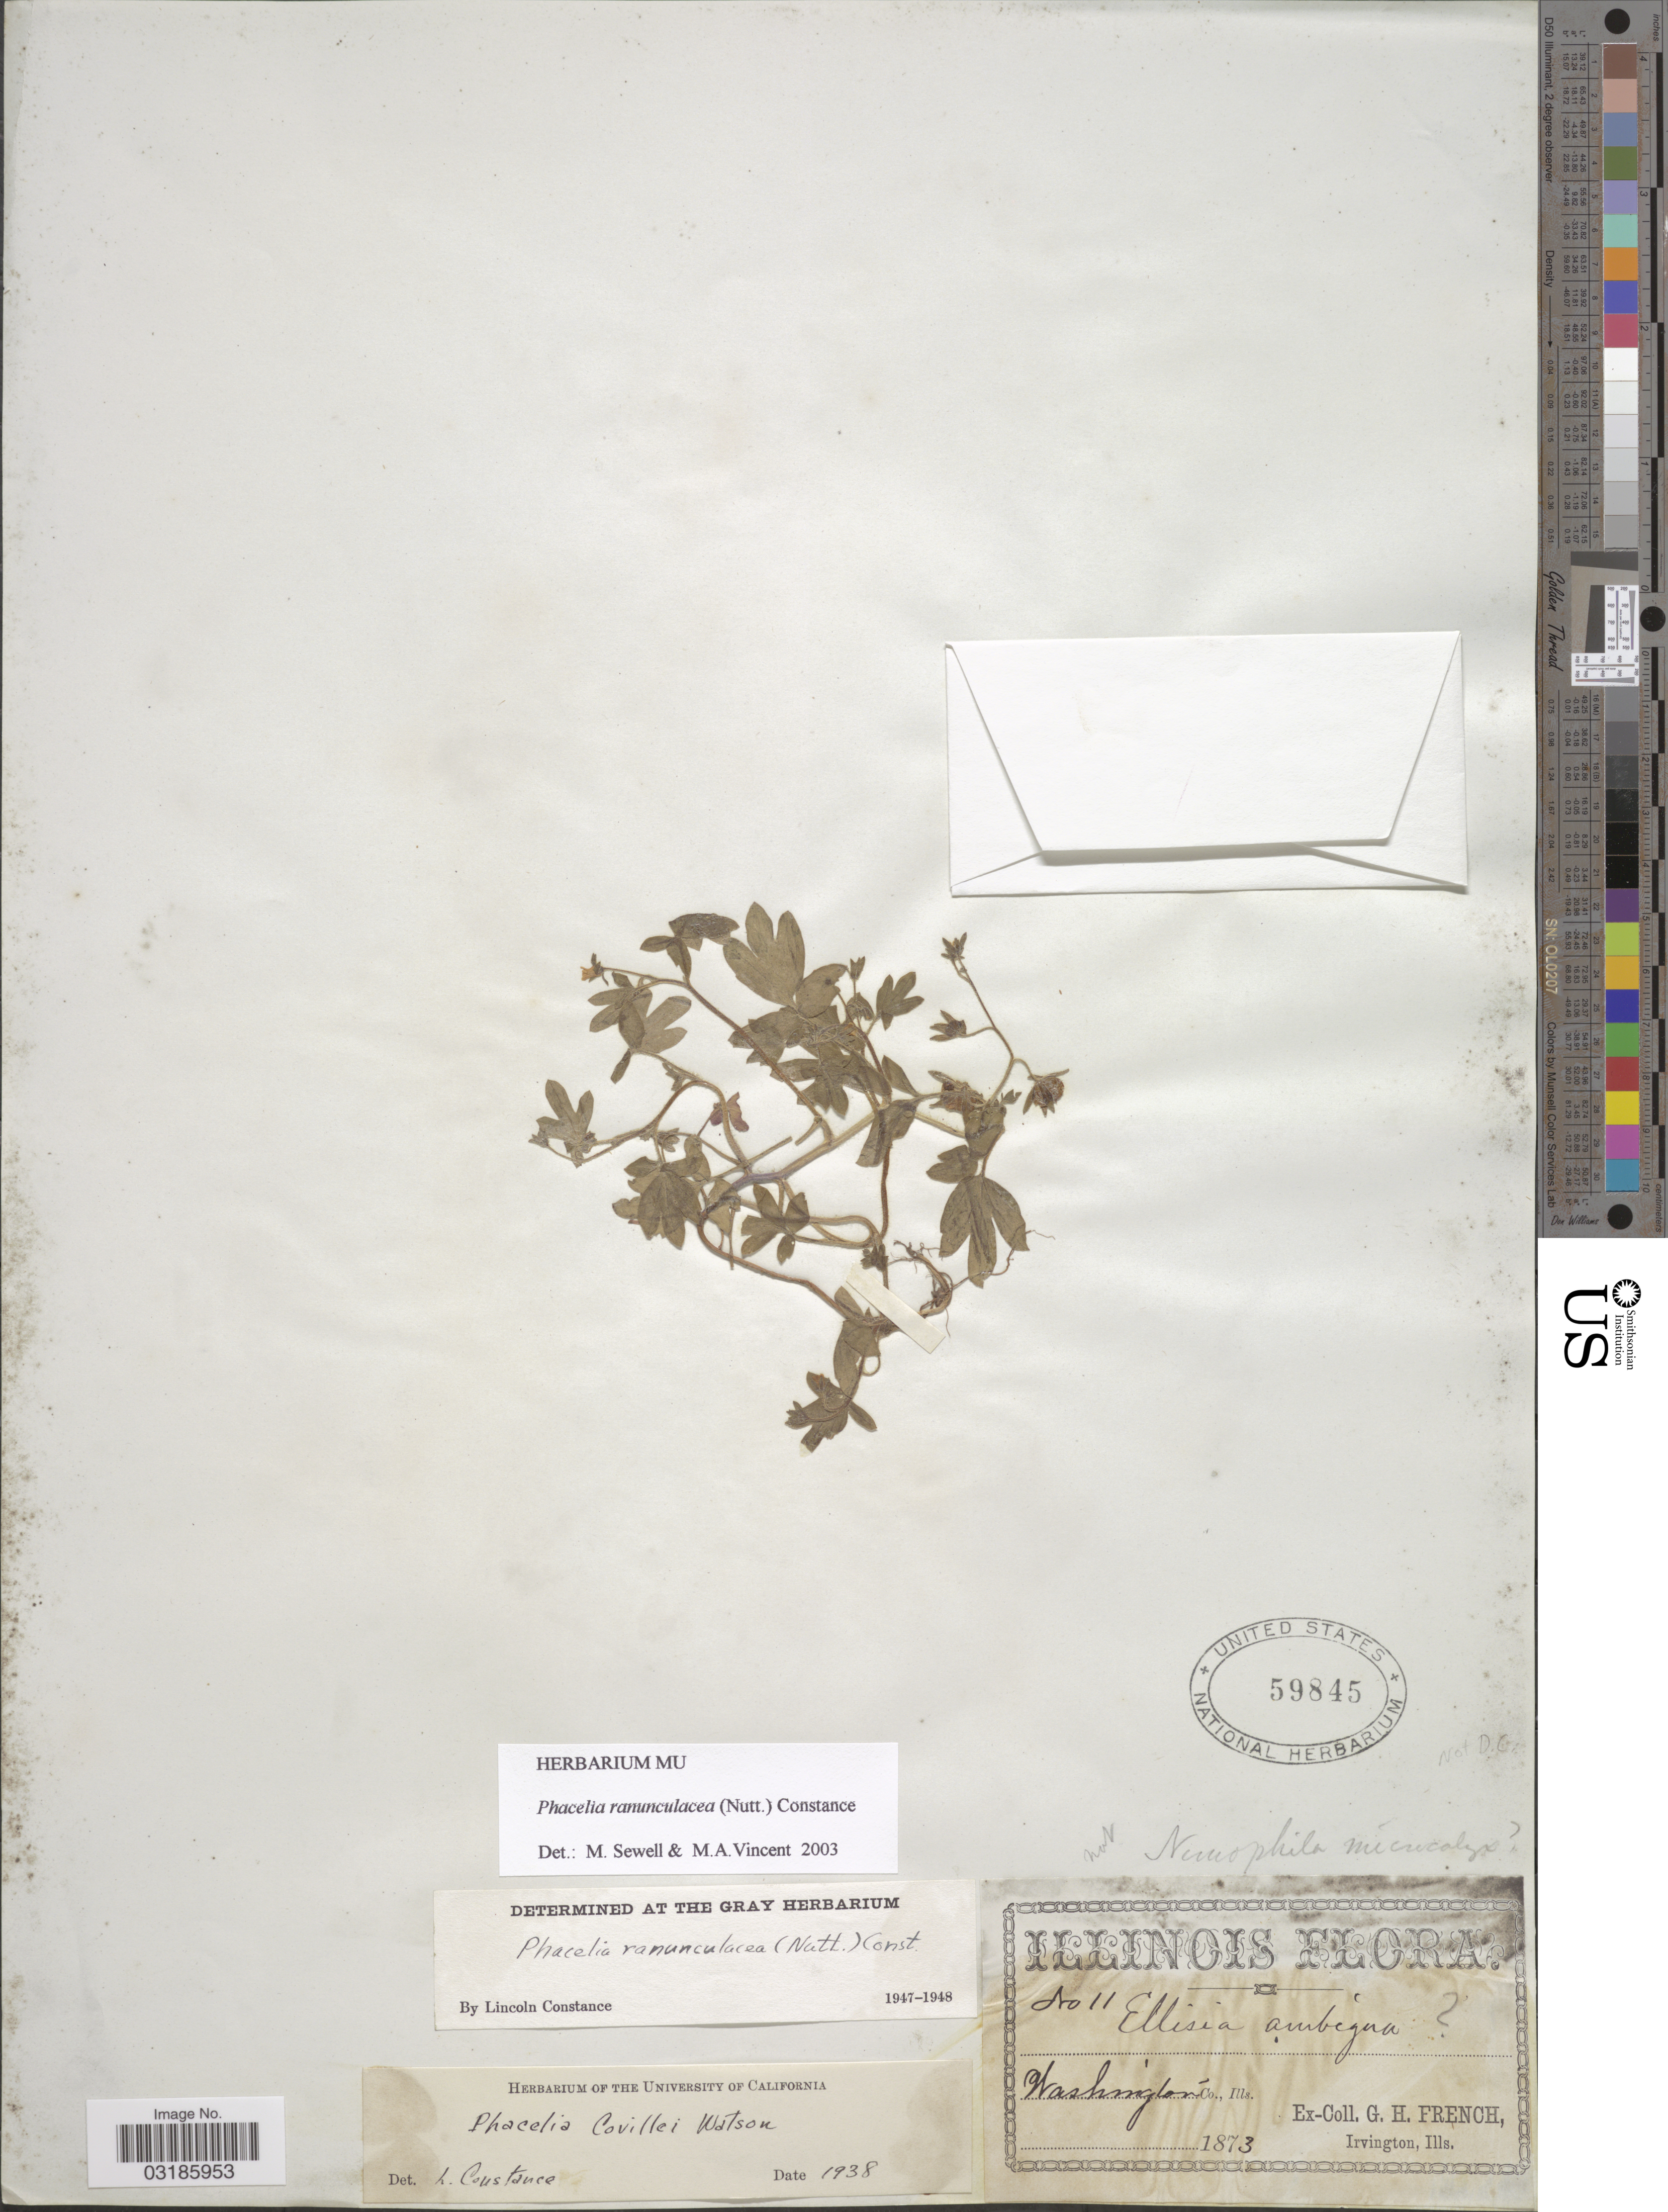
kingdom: Plantae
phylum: Tracheophyta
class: Magnoliopsida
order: Boraginales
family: Hydrophyllaceae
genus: Phacelia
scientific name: Phacelia ranunculacea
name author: (Nutt.) Constance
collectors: G. H. French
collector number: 11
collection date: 1873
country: United States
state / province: Illinois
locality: Washington Co.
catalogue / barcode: US 59845